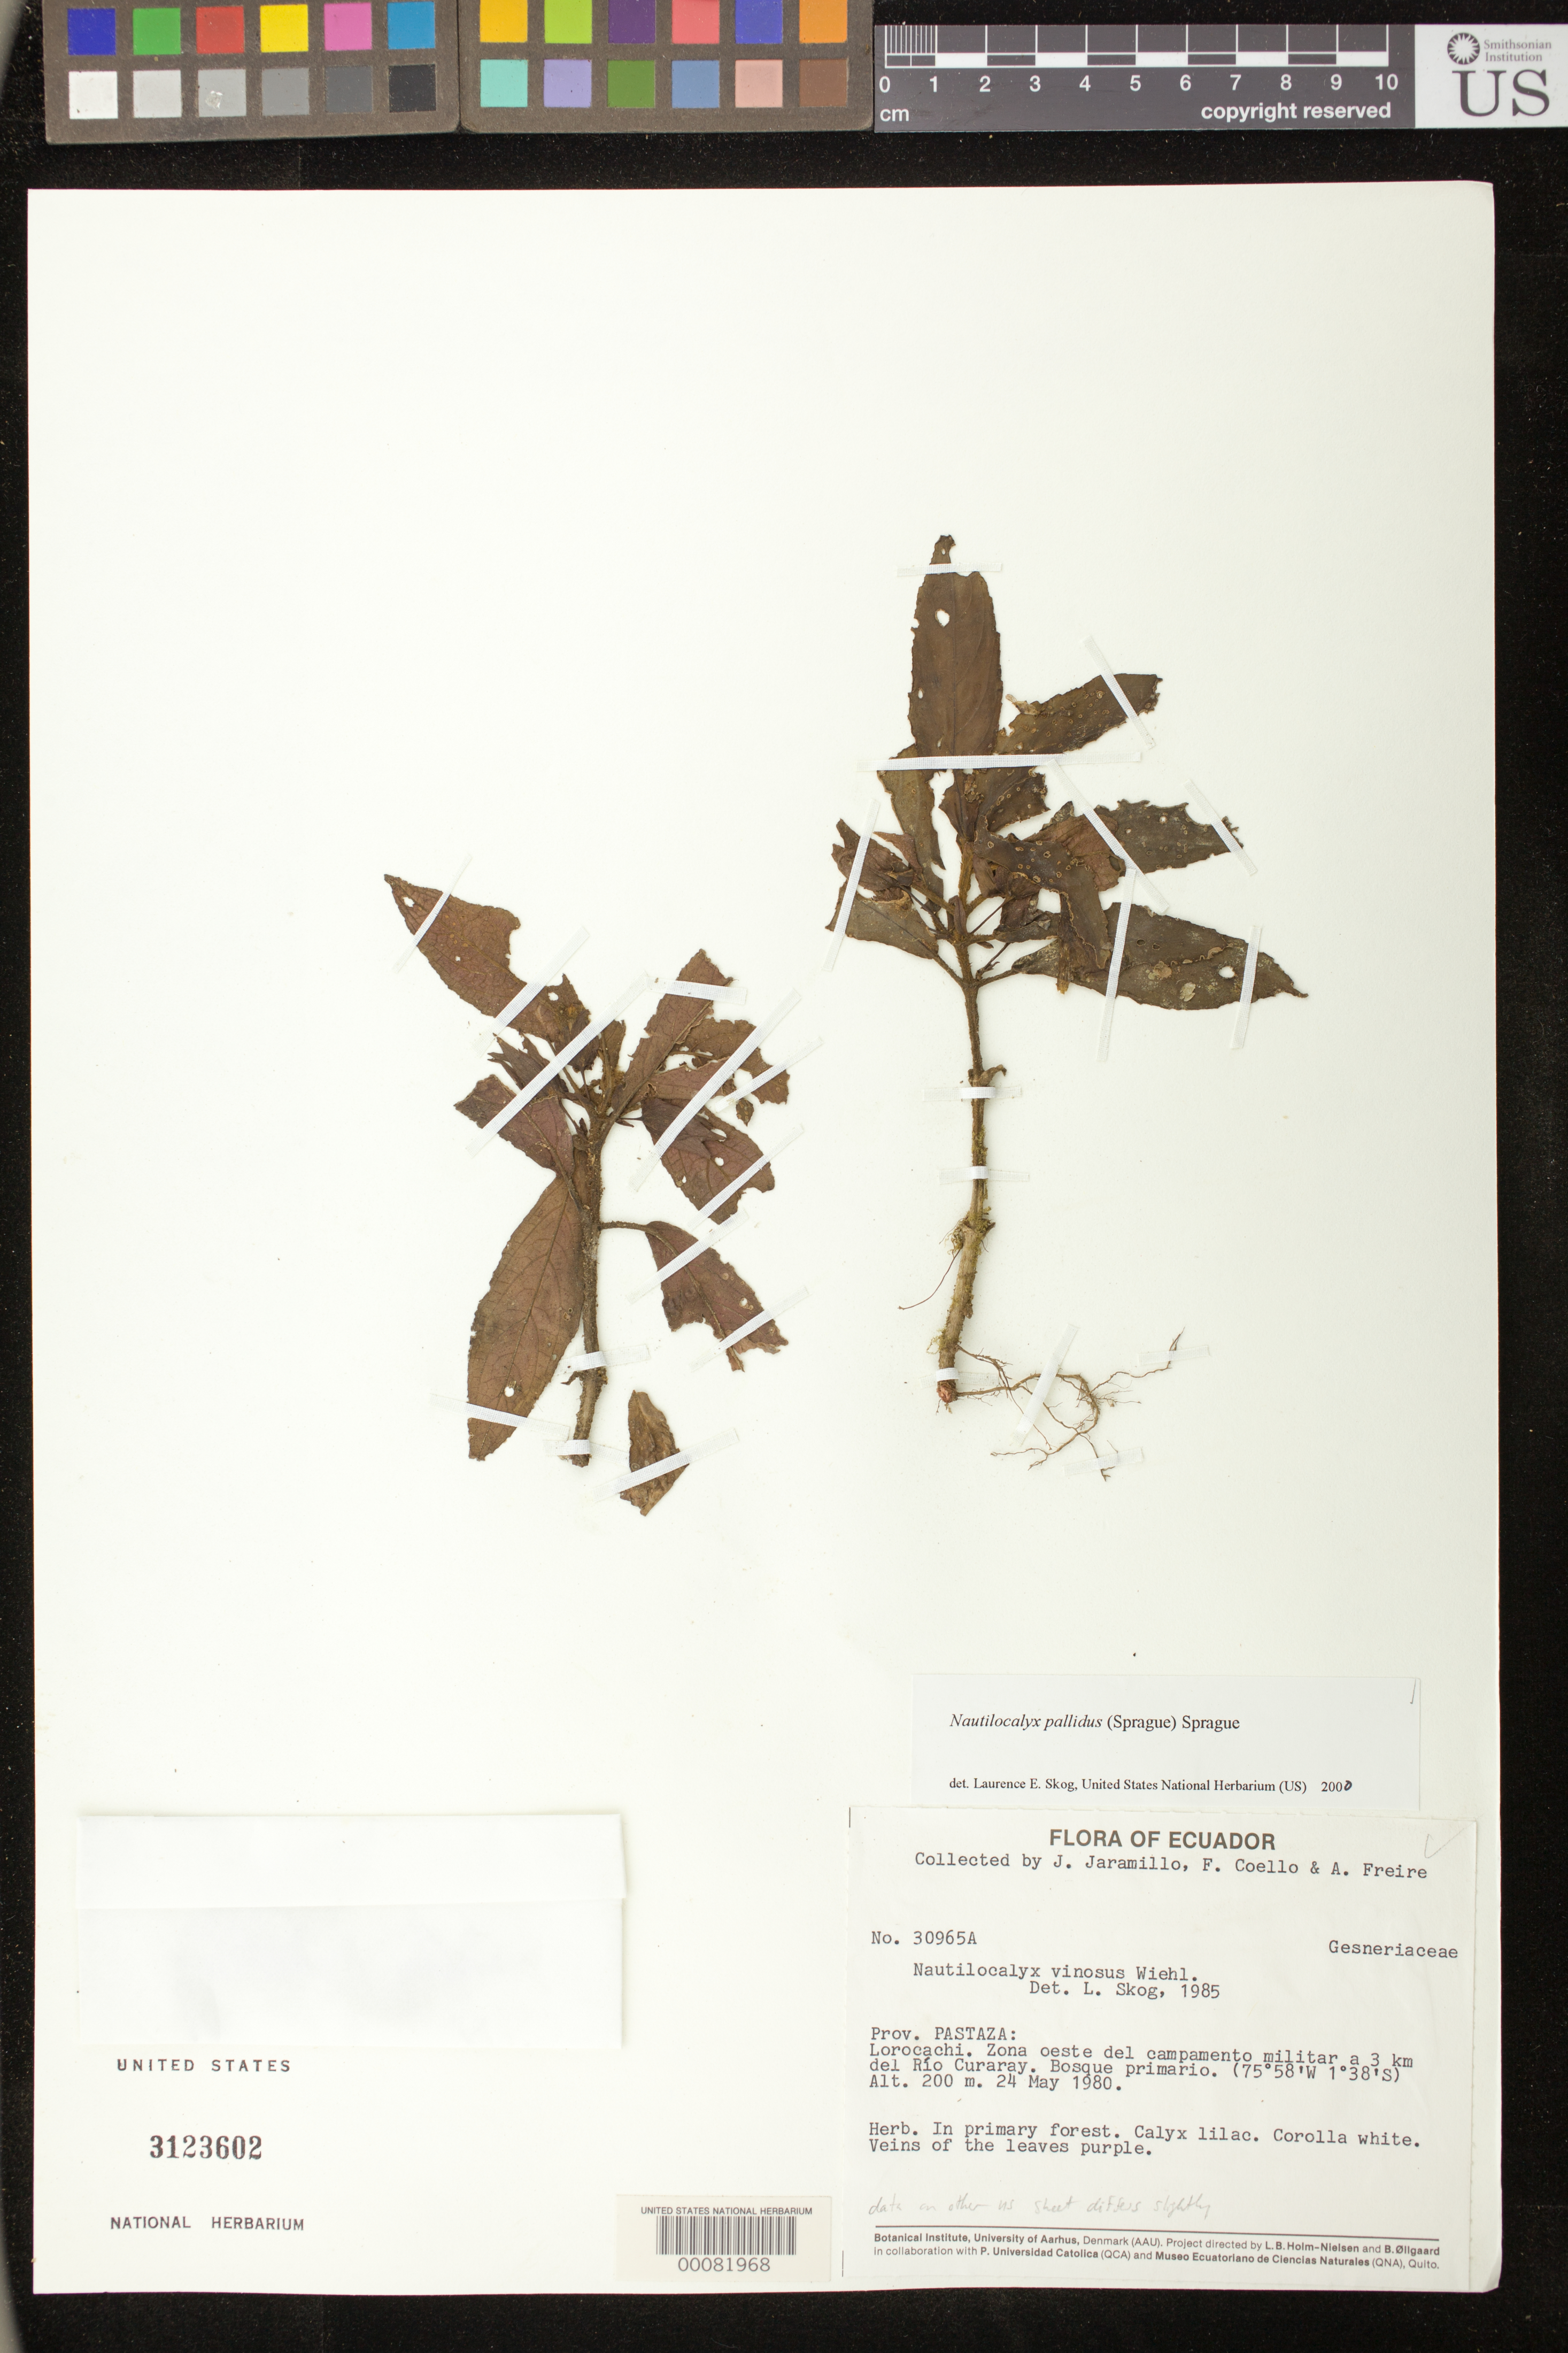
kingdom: Plantae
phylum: Tracheophyta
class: Magnoliopsida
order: Lamiales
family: Gesneriaceae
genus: Nautilocalyx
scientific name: Nautilocalyx pallidus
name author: (Sprague) C. Sprague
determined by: Skog, Laurence E.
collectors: J. L. Jaramillo, F. Coello & A. Freire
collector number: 30965 A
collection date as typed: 24 May 1980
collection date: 1980-05-24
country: Ecuador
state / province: Pastaza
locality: Lorocachi, zona oeste del campamento militar a 3 km del Río Curaray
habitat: Bosque primario; in primary forest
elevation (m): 200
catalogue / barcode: US 3123602